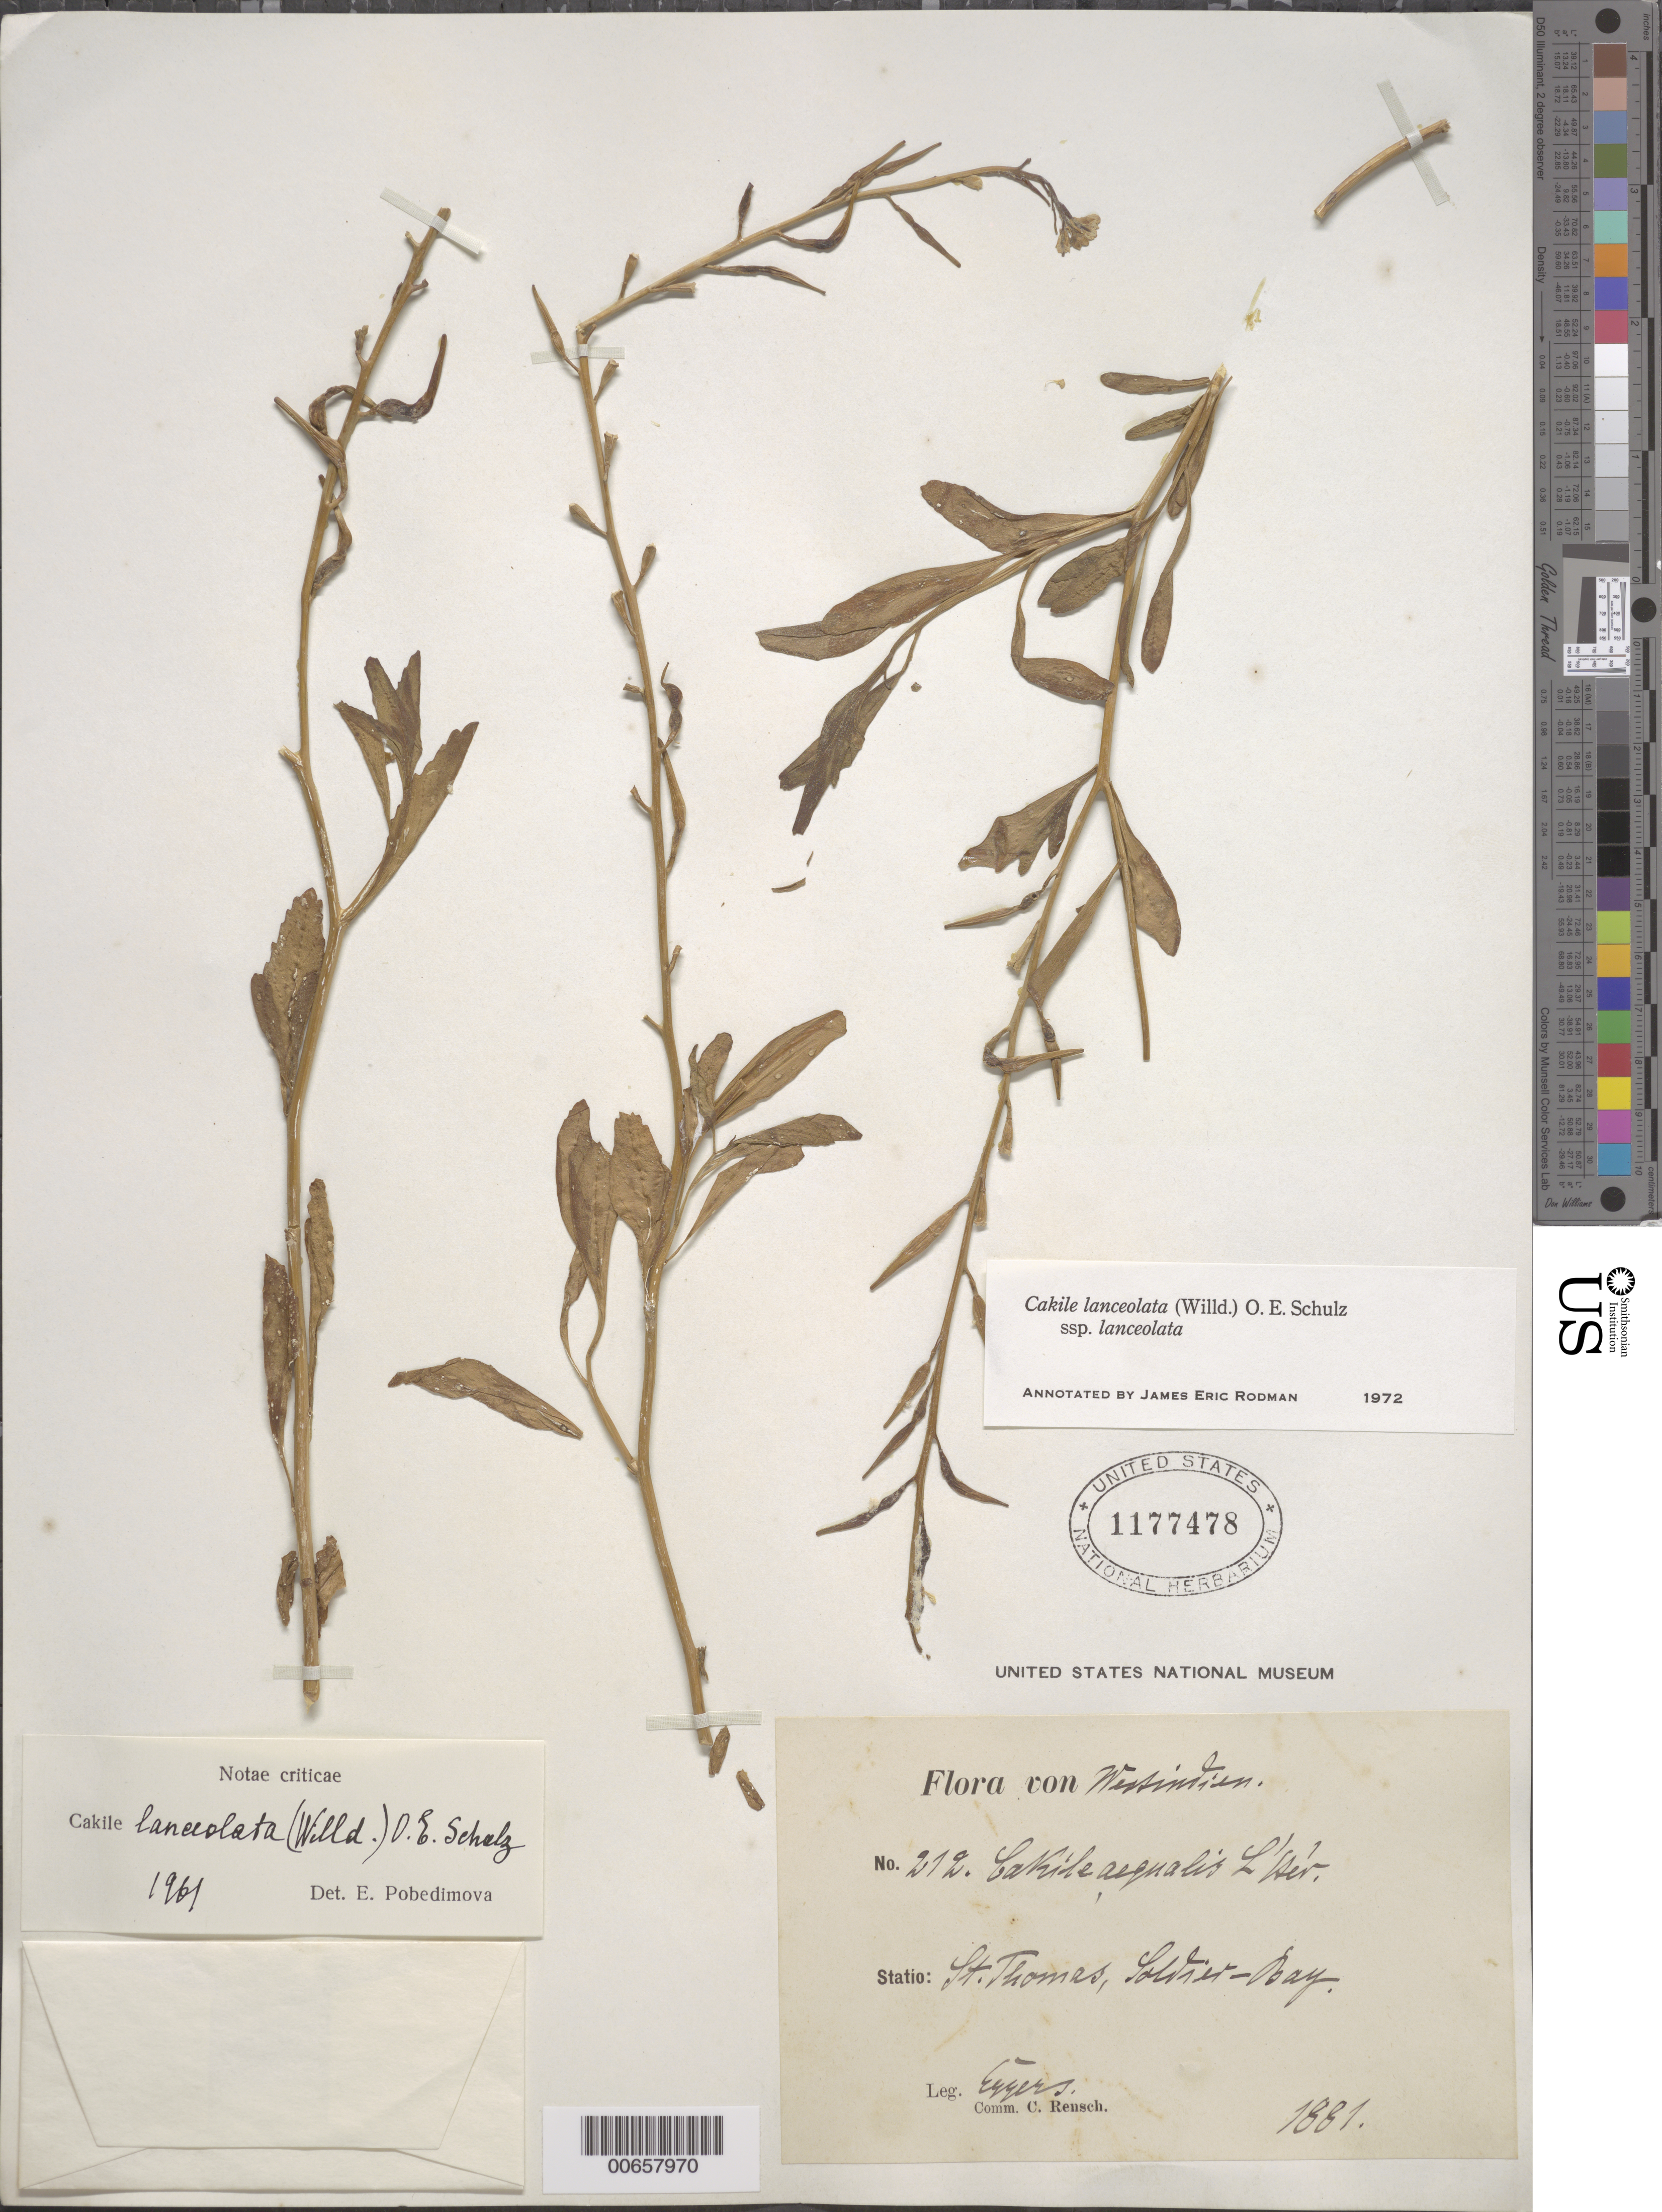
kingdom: Plantae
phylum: Tracheophyta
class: Magnoliopsida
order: Brassicales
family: Brassicaceae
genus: Cakile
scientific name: Cakile lanceolata subsp. lanceolata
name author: (Willd.) O.E. Schulz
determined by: Rodman, J. E.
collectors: H. F. A. von Eggers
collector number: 212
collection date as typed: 1881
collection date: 1881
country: U.S. Virgin Islands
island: St. Thomas Island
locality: Portier Bay?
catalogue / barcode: US 1177478